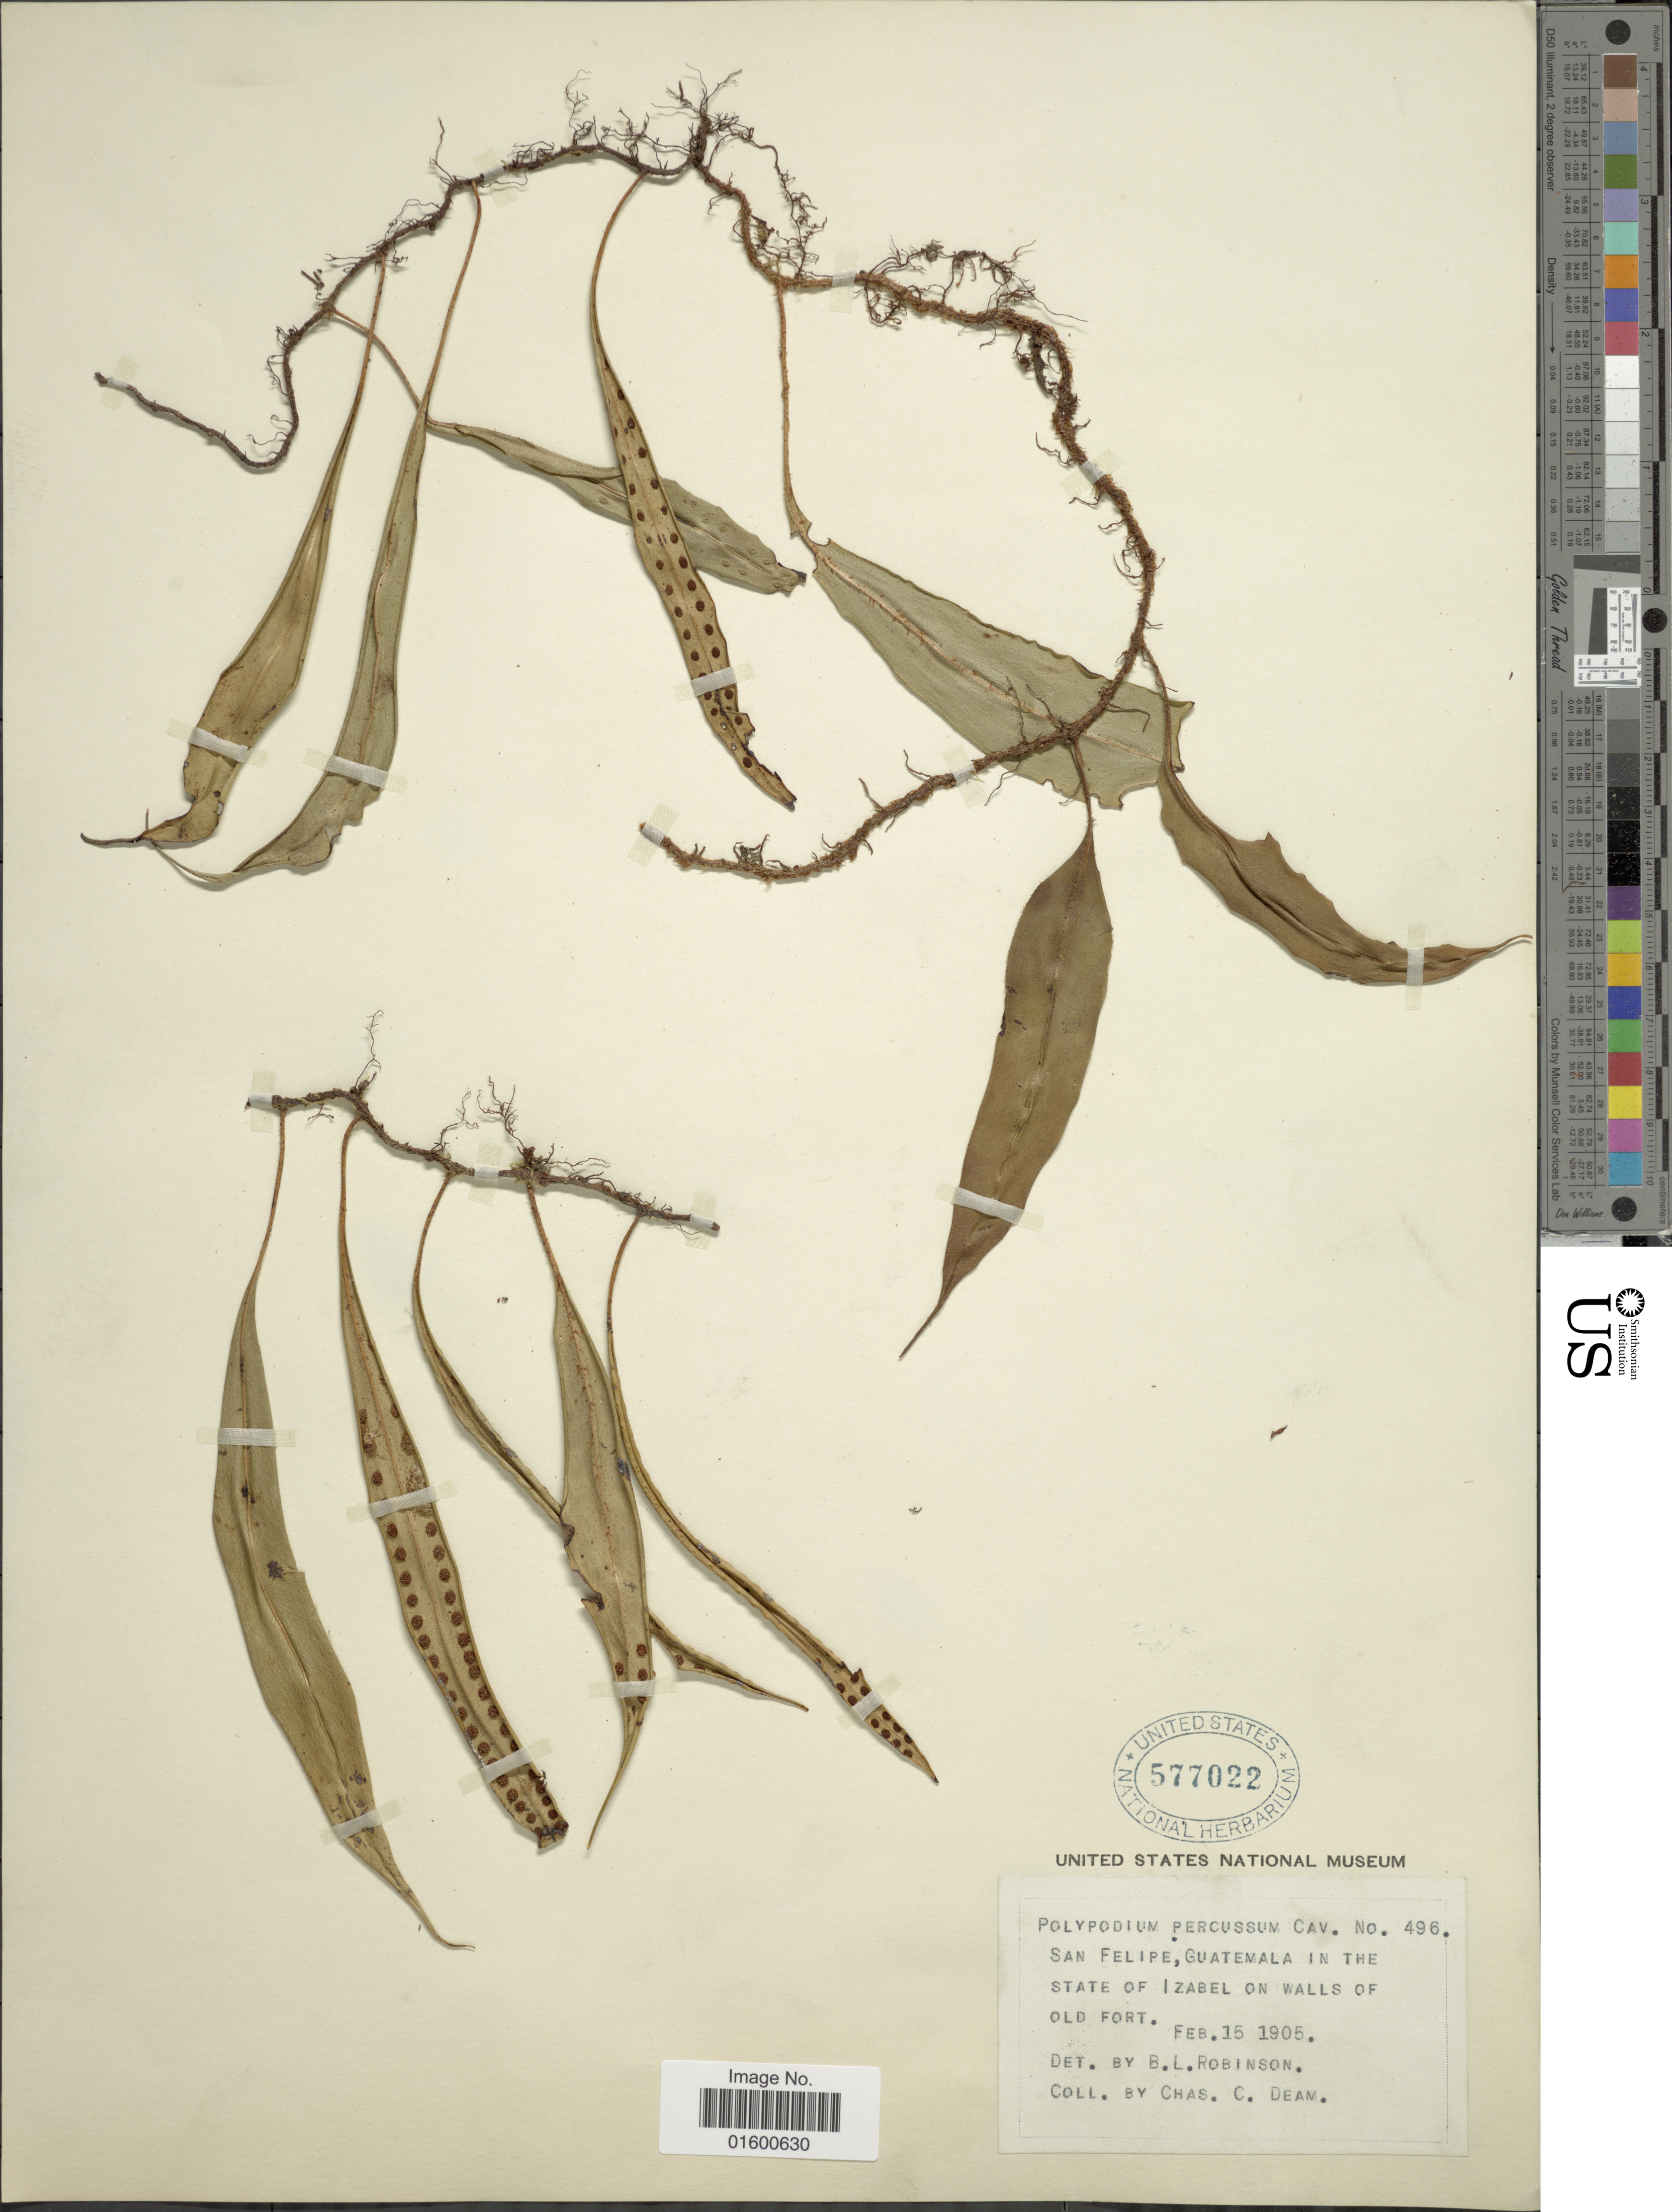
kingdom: Plantae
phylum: Tracheophyta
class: Polypodiopsida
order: Polypodiales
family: Polypodiaceae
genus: Microgramma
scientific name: Microgramma percussa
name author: (Cav.) de la Sota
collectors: C. C. Deam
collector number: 496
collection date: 1905-02-15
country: Guatemala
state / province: Izabal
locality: San Felipe, State of Izabal on walls of Old Fort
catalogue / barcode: US 577022